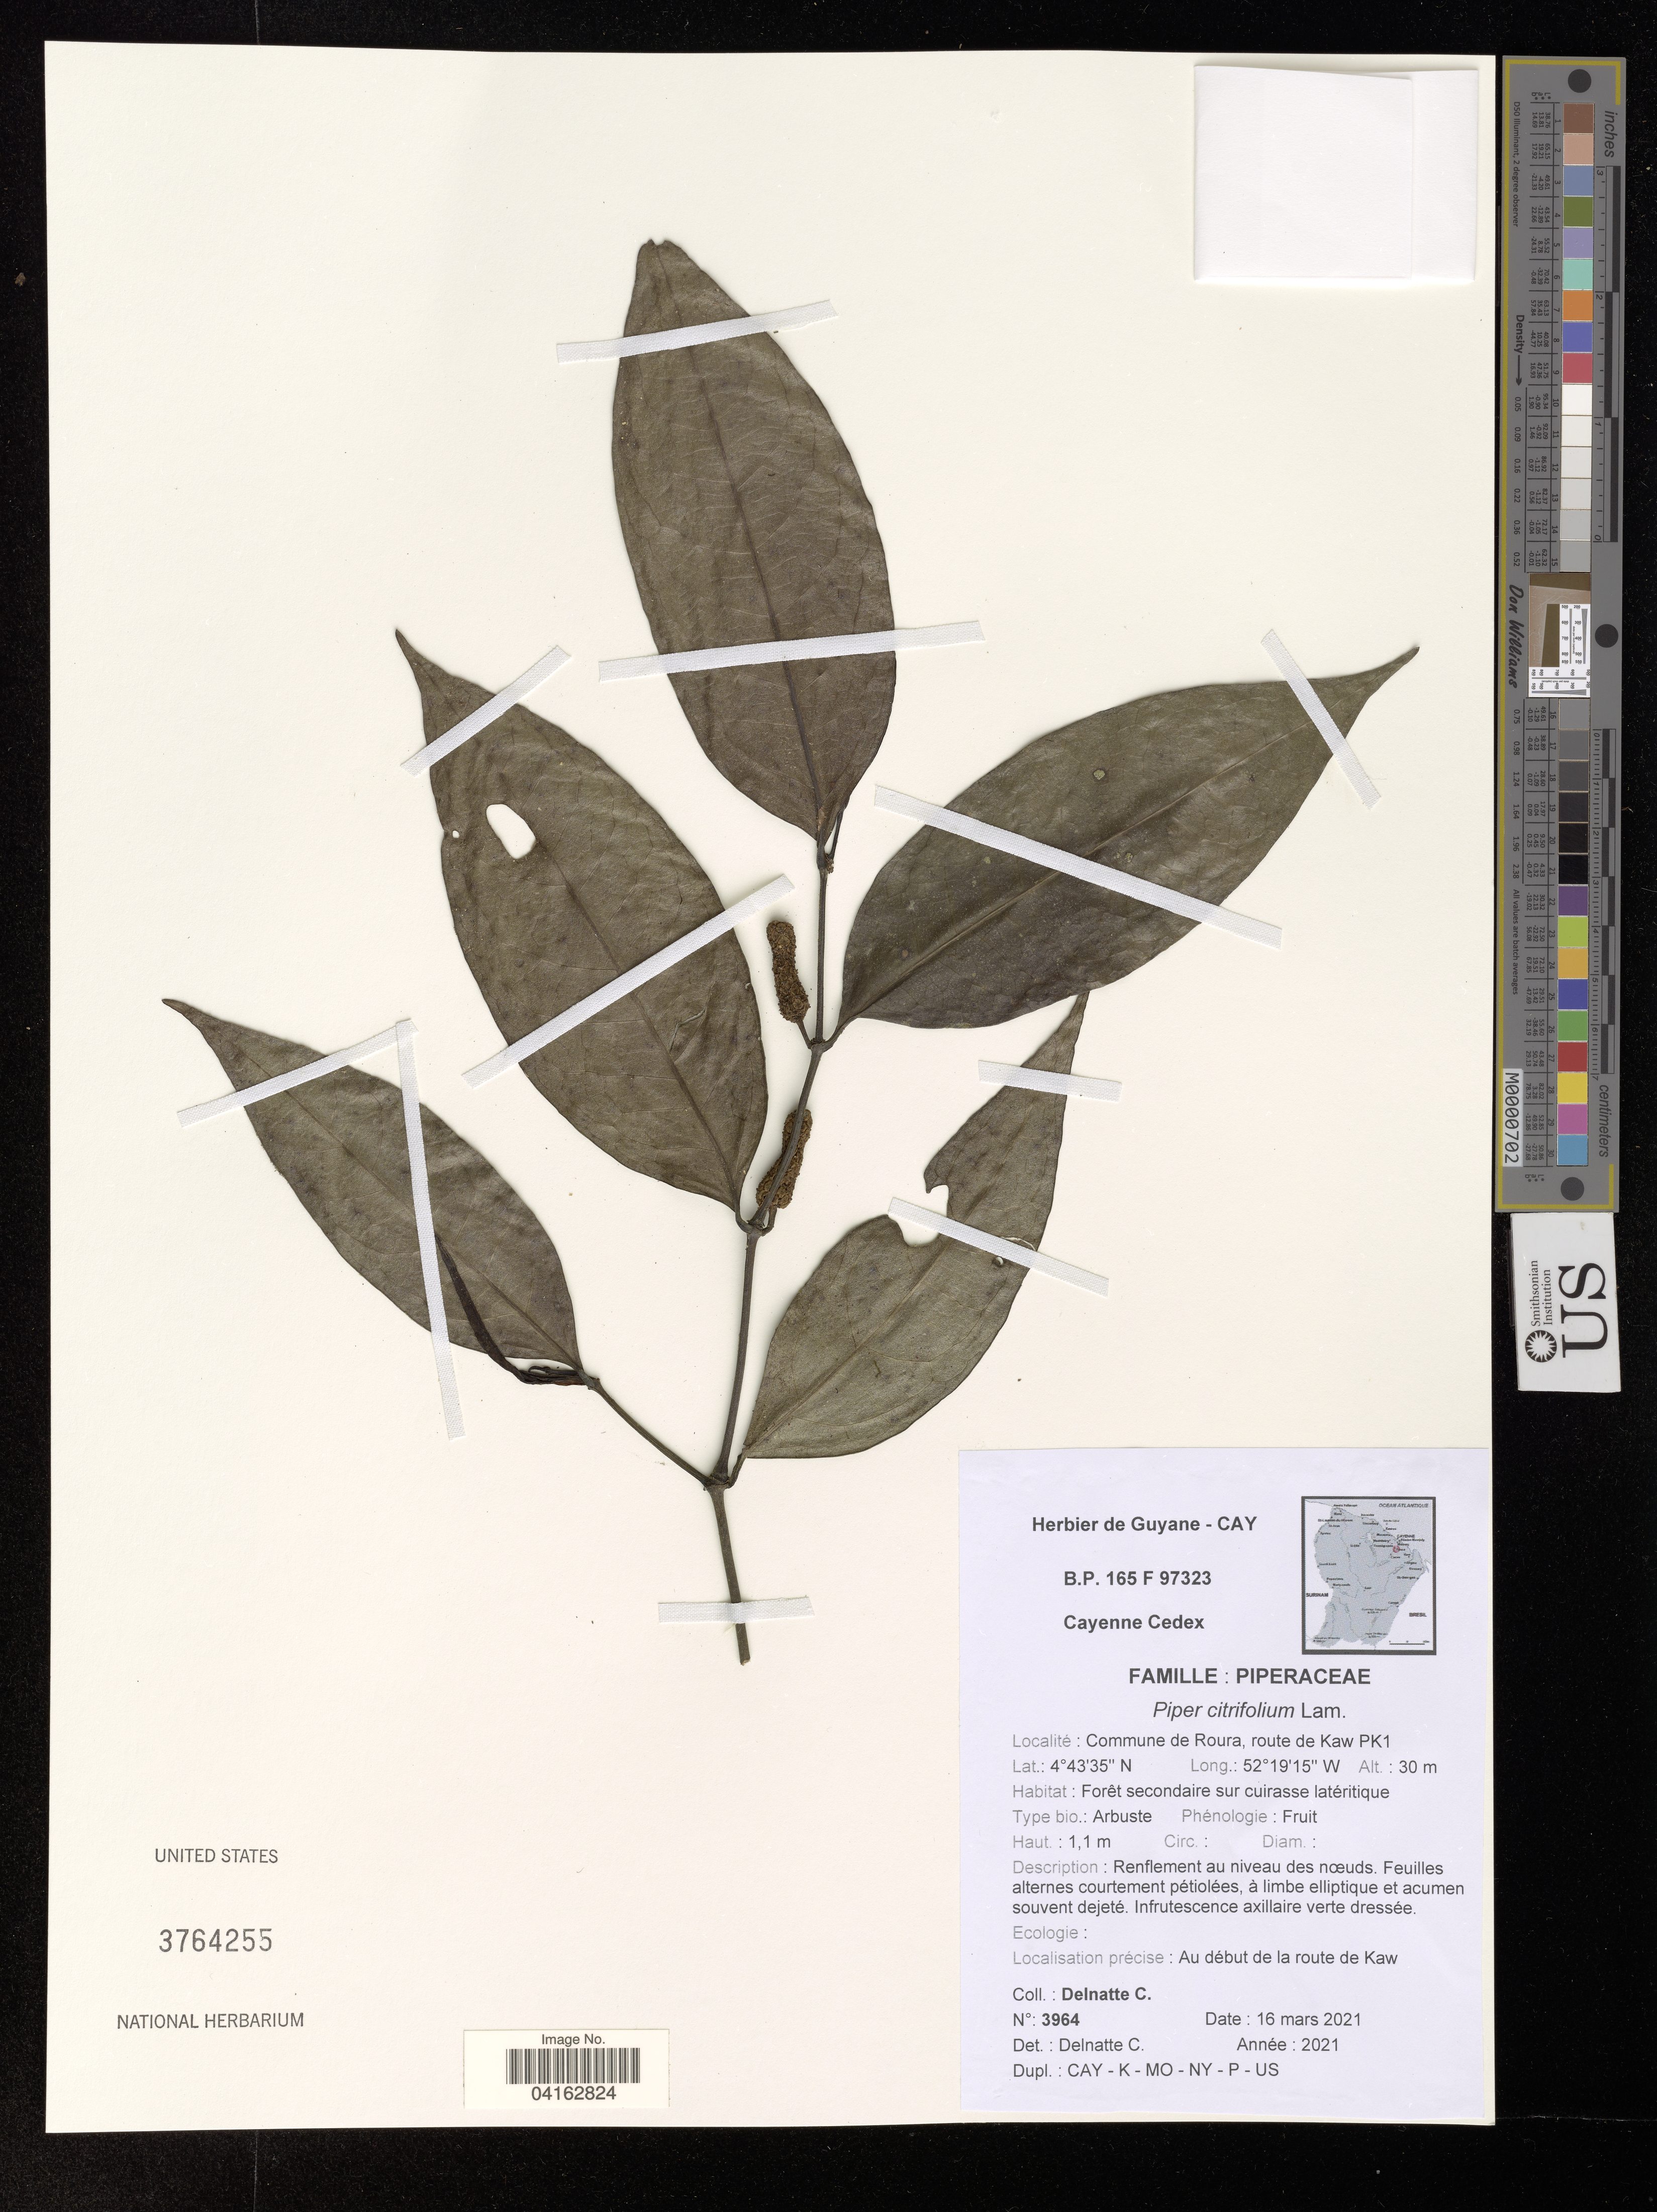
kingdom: Plantae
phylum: Tracheophyta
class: Magnoliopsida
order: Piperales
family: Piperaceae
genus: Piper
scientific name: Piper citrifolium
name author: Lam.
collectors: C. Delnatte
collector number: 3964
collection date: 2021-03-16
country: French Guiana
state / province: Cayenne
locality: Commune de Roura, route de Kaw PK1. Au début de la route de Kaw.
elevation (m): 30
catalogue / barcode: US 3764255